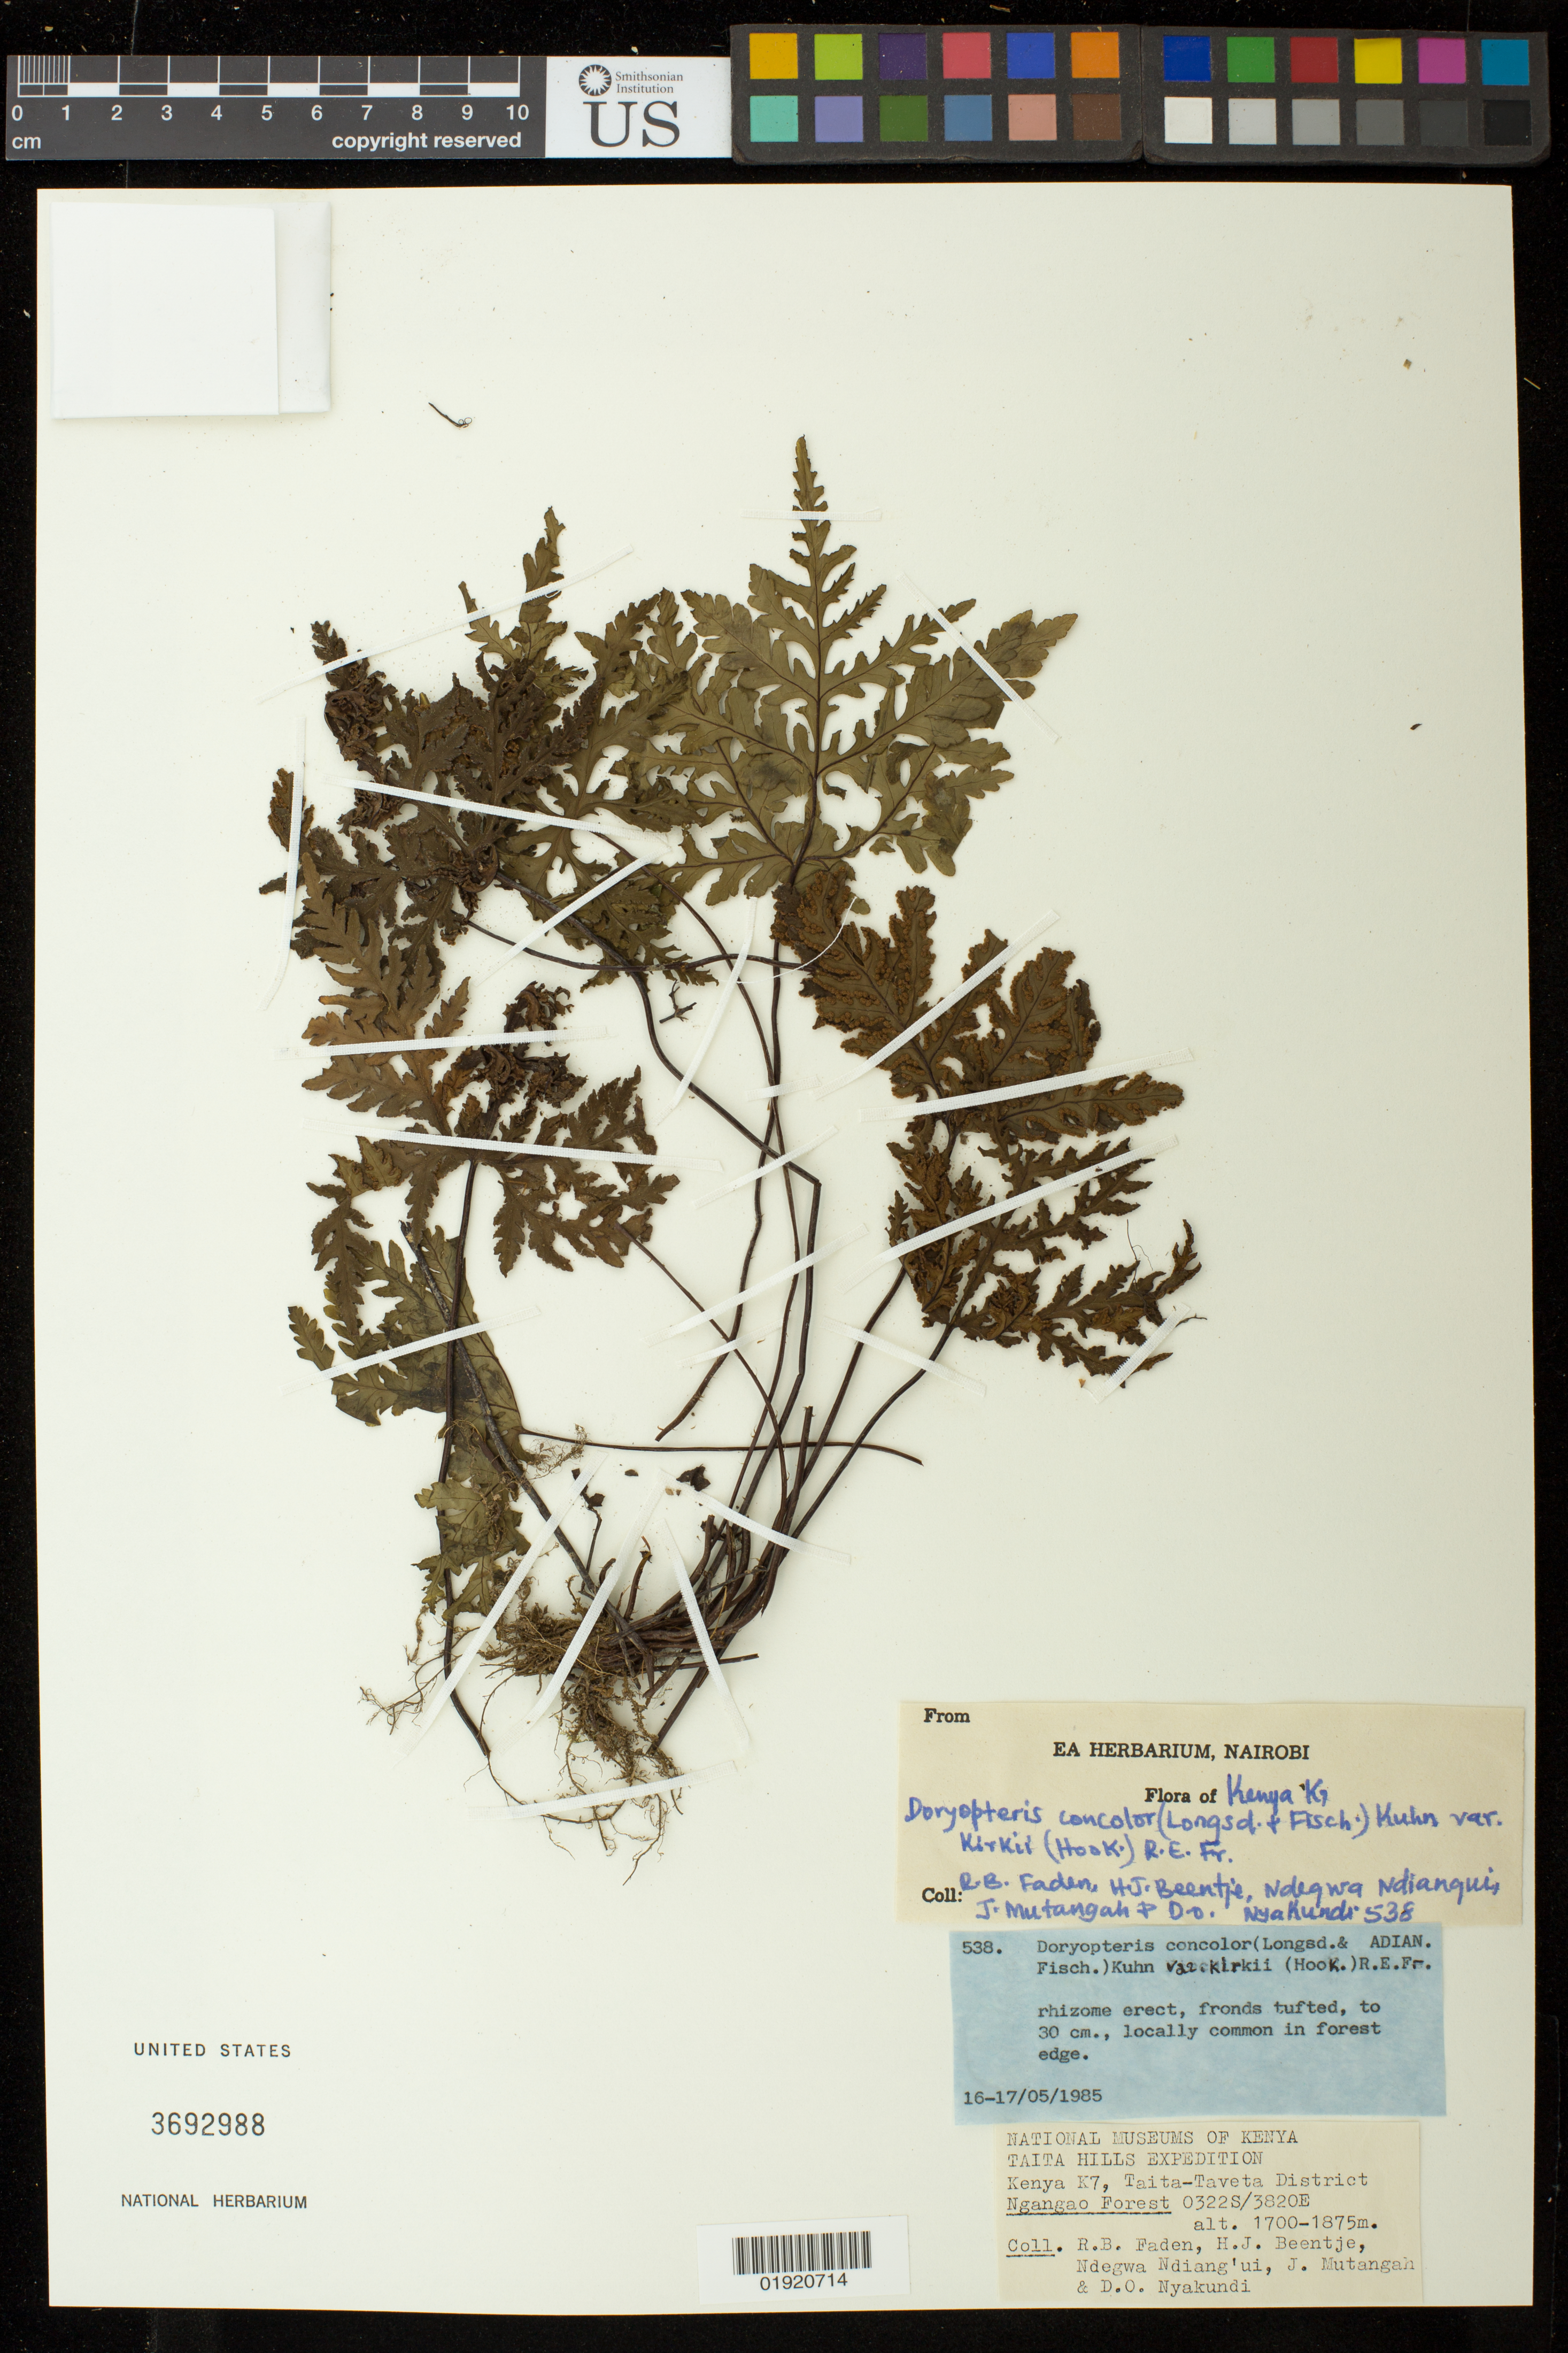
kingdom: Plantae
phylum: Tracheophyta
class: Polypodiopsida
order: Polypodiales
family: Pteridaceae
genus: Doryopteris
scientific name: Doryopteris concolor var. kirkii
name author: (Hook.) R.E. Fr.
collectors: R. B. Faden, H. J. Beentje, Ndegwa Ndiang'ui, J. Mutangah & D. Nyakundi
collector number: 538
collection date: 1985-05-16/1985-05-17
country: Kenya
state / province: Taita Taveta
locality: Kenya K7, Taita-Taveta District. Taita Hills. Ngangao Forest.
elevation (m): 1700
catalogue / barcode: US 3692988